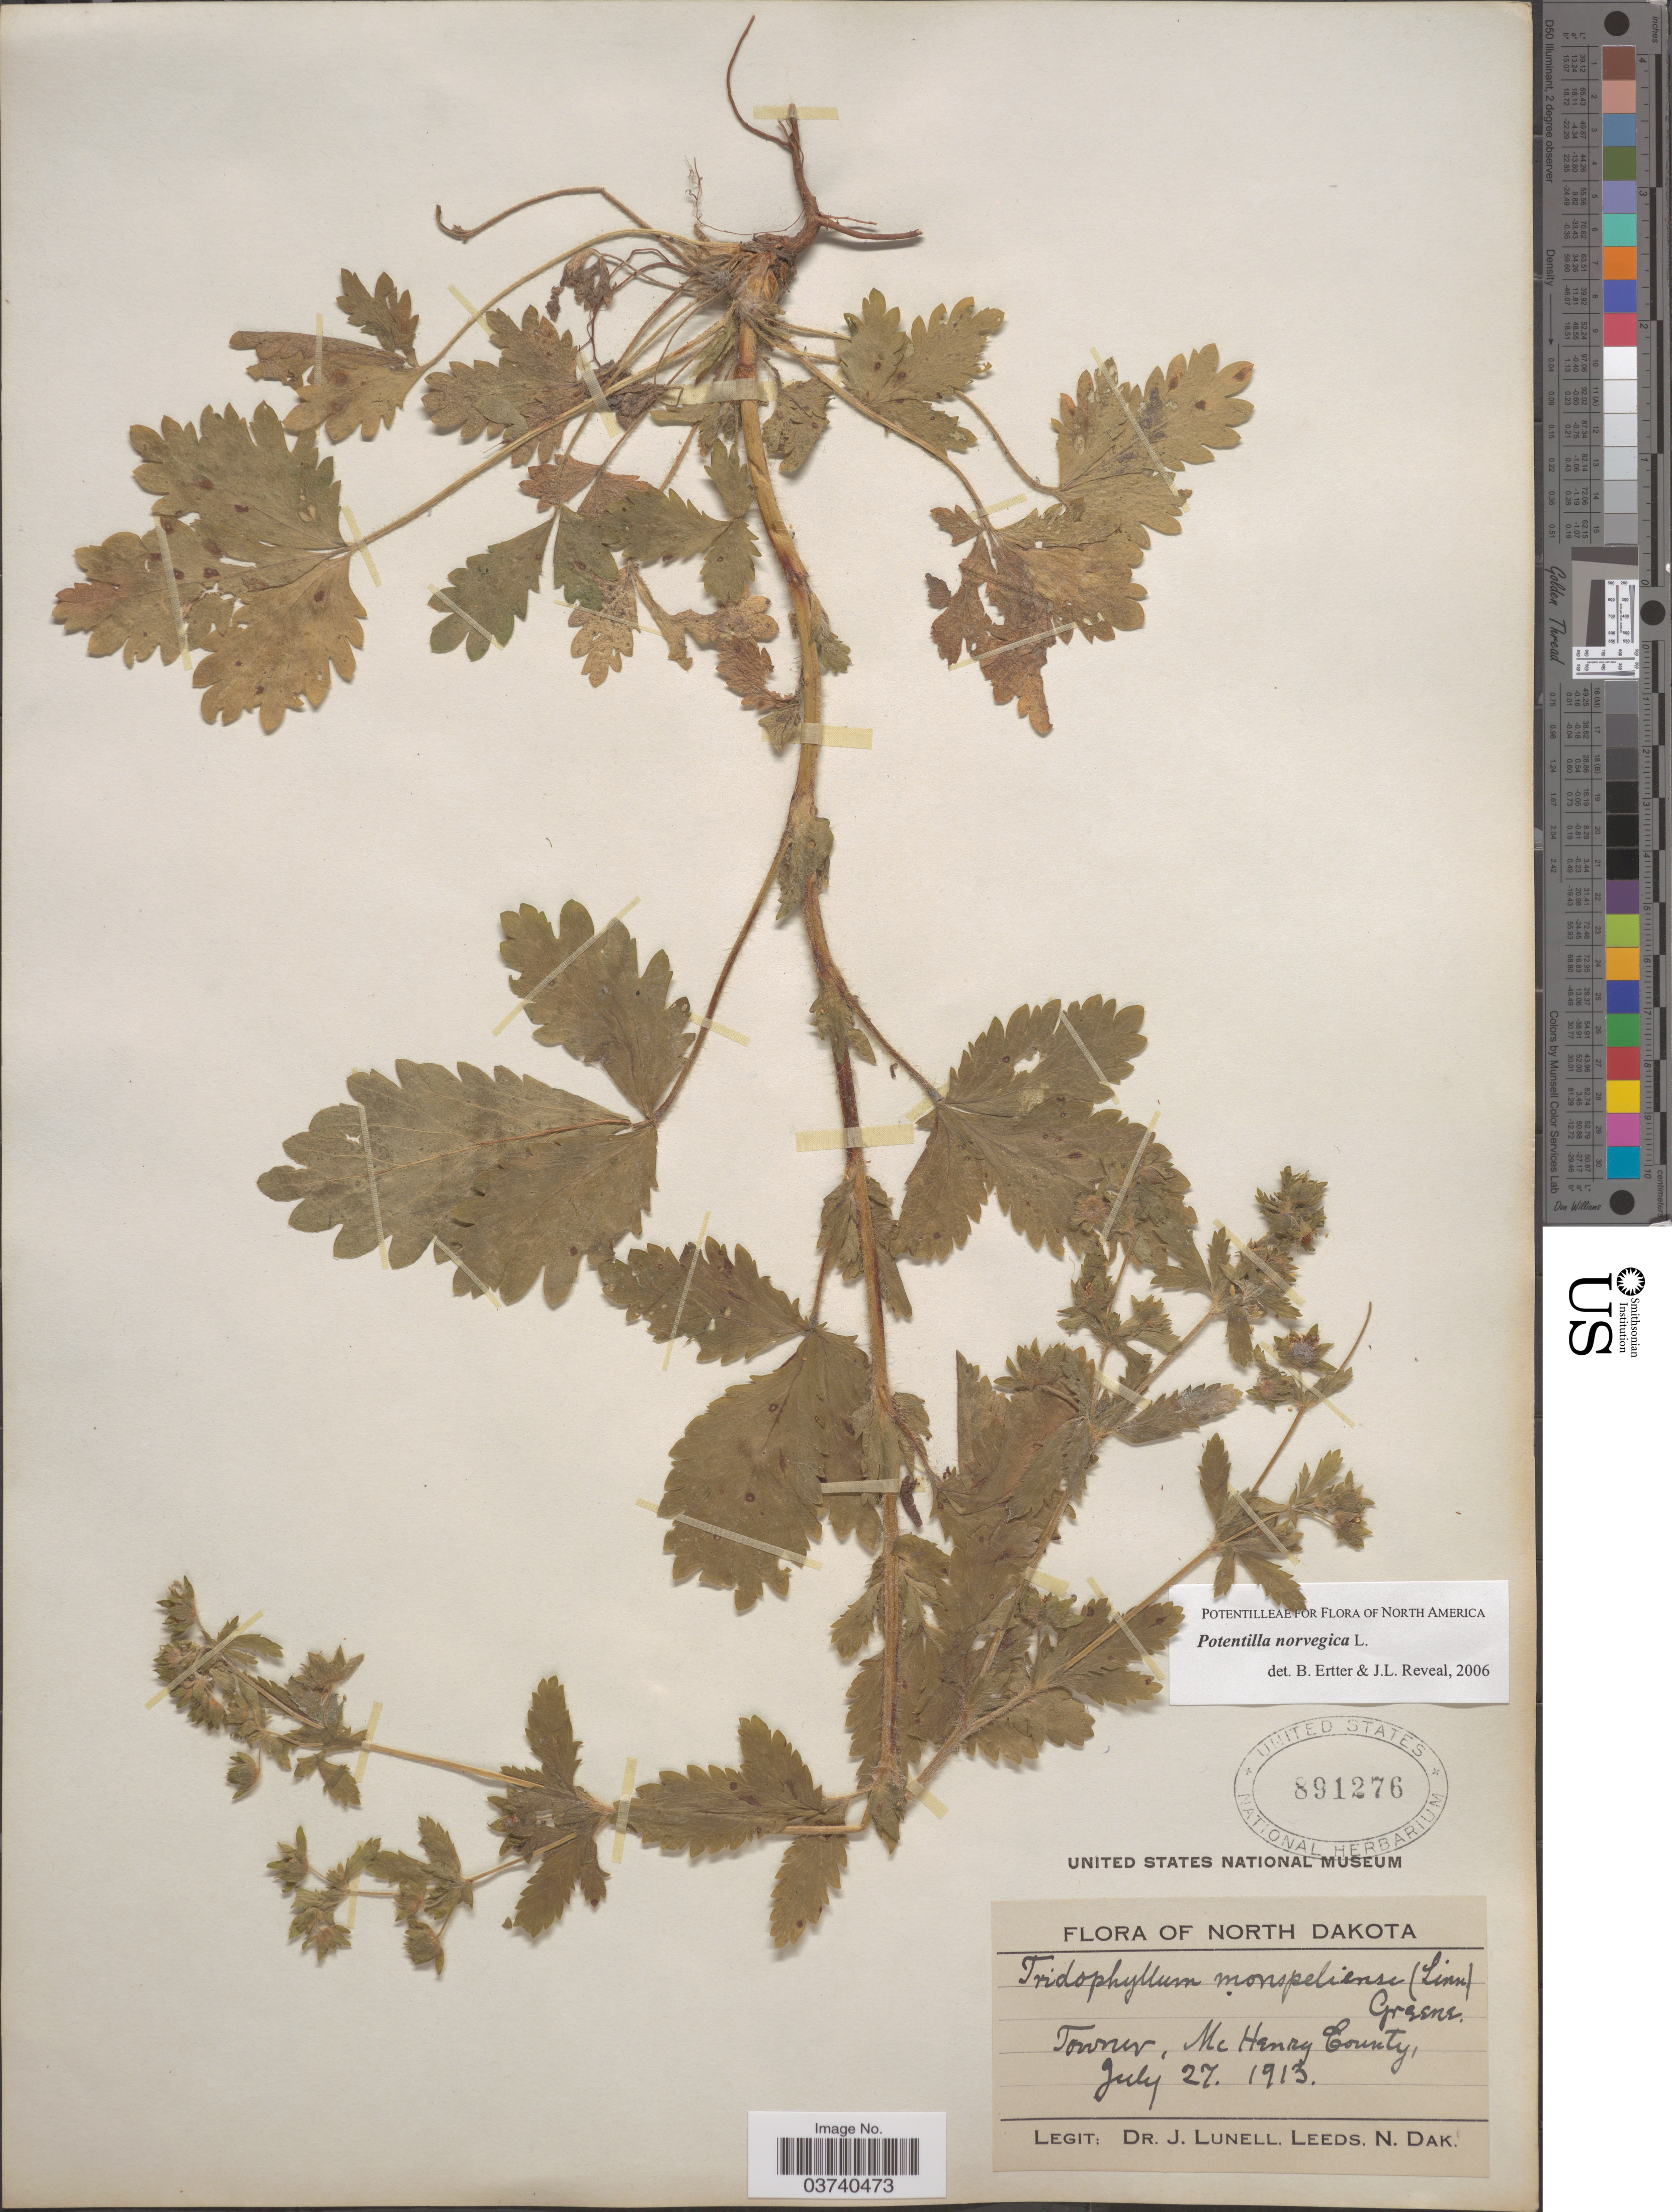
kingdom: Plantae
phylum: Tracheophyta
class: Magnoliopsida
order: Rosales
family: Rosaceae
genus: Potentilla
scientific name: Potentilla norvegica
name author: L.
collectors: J. Lunell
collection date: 1913-07-27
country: United States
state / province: North Dakota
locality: Towner, McHenry County.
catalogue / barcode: US 891276